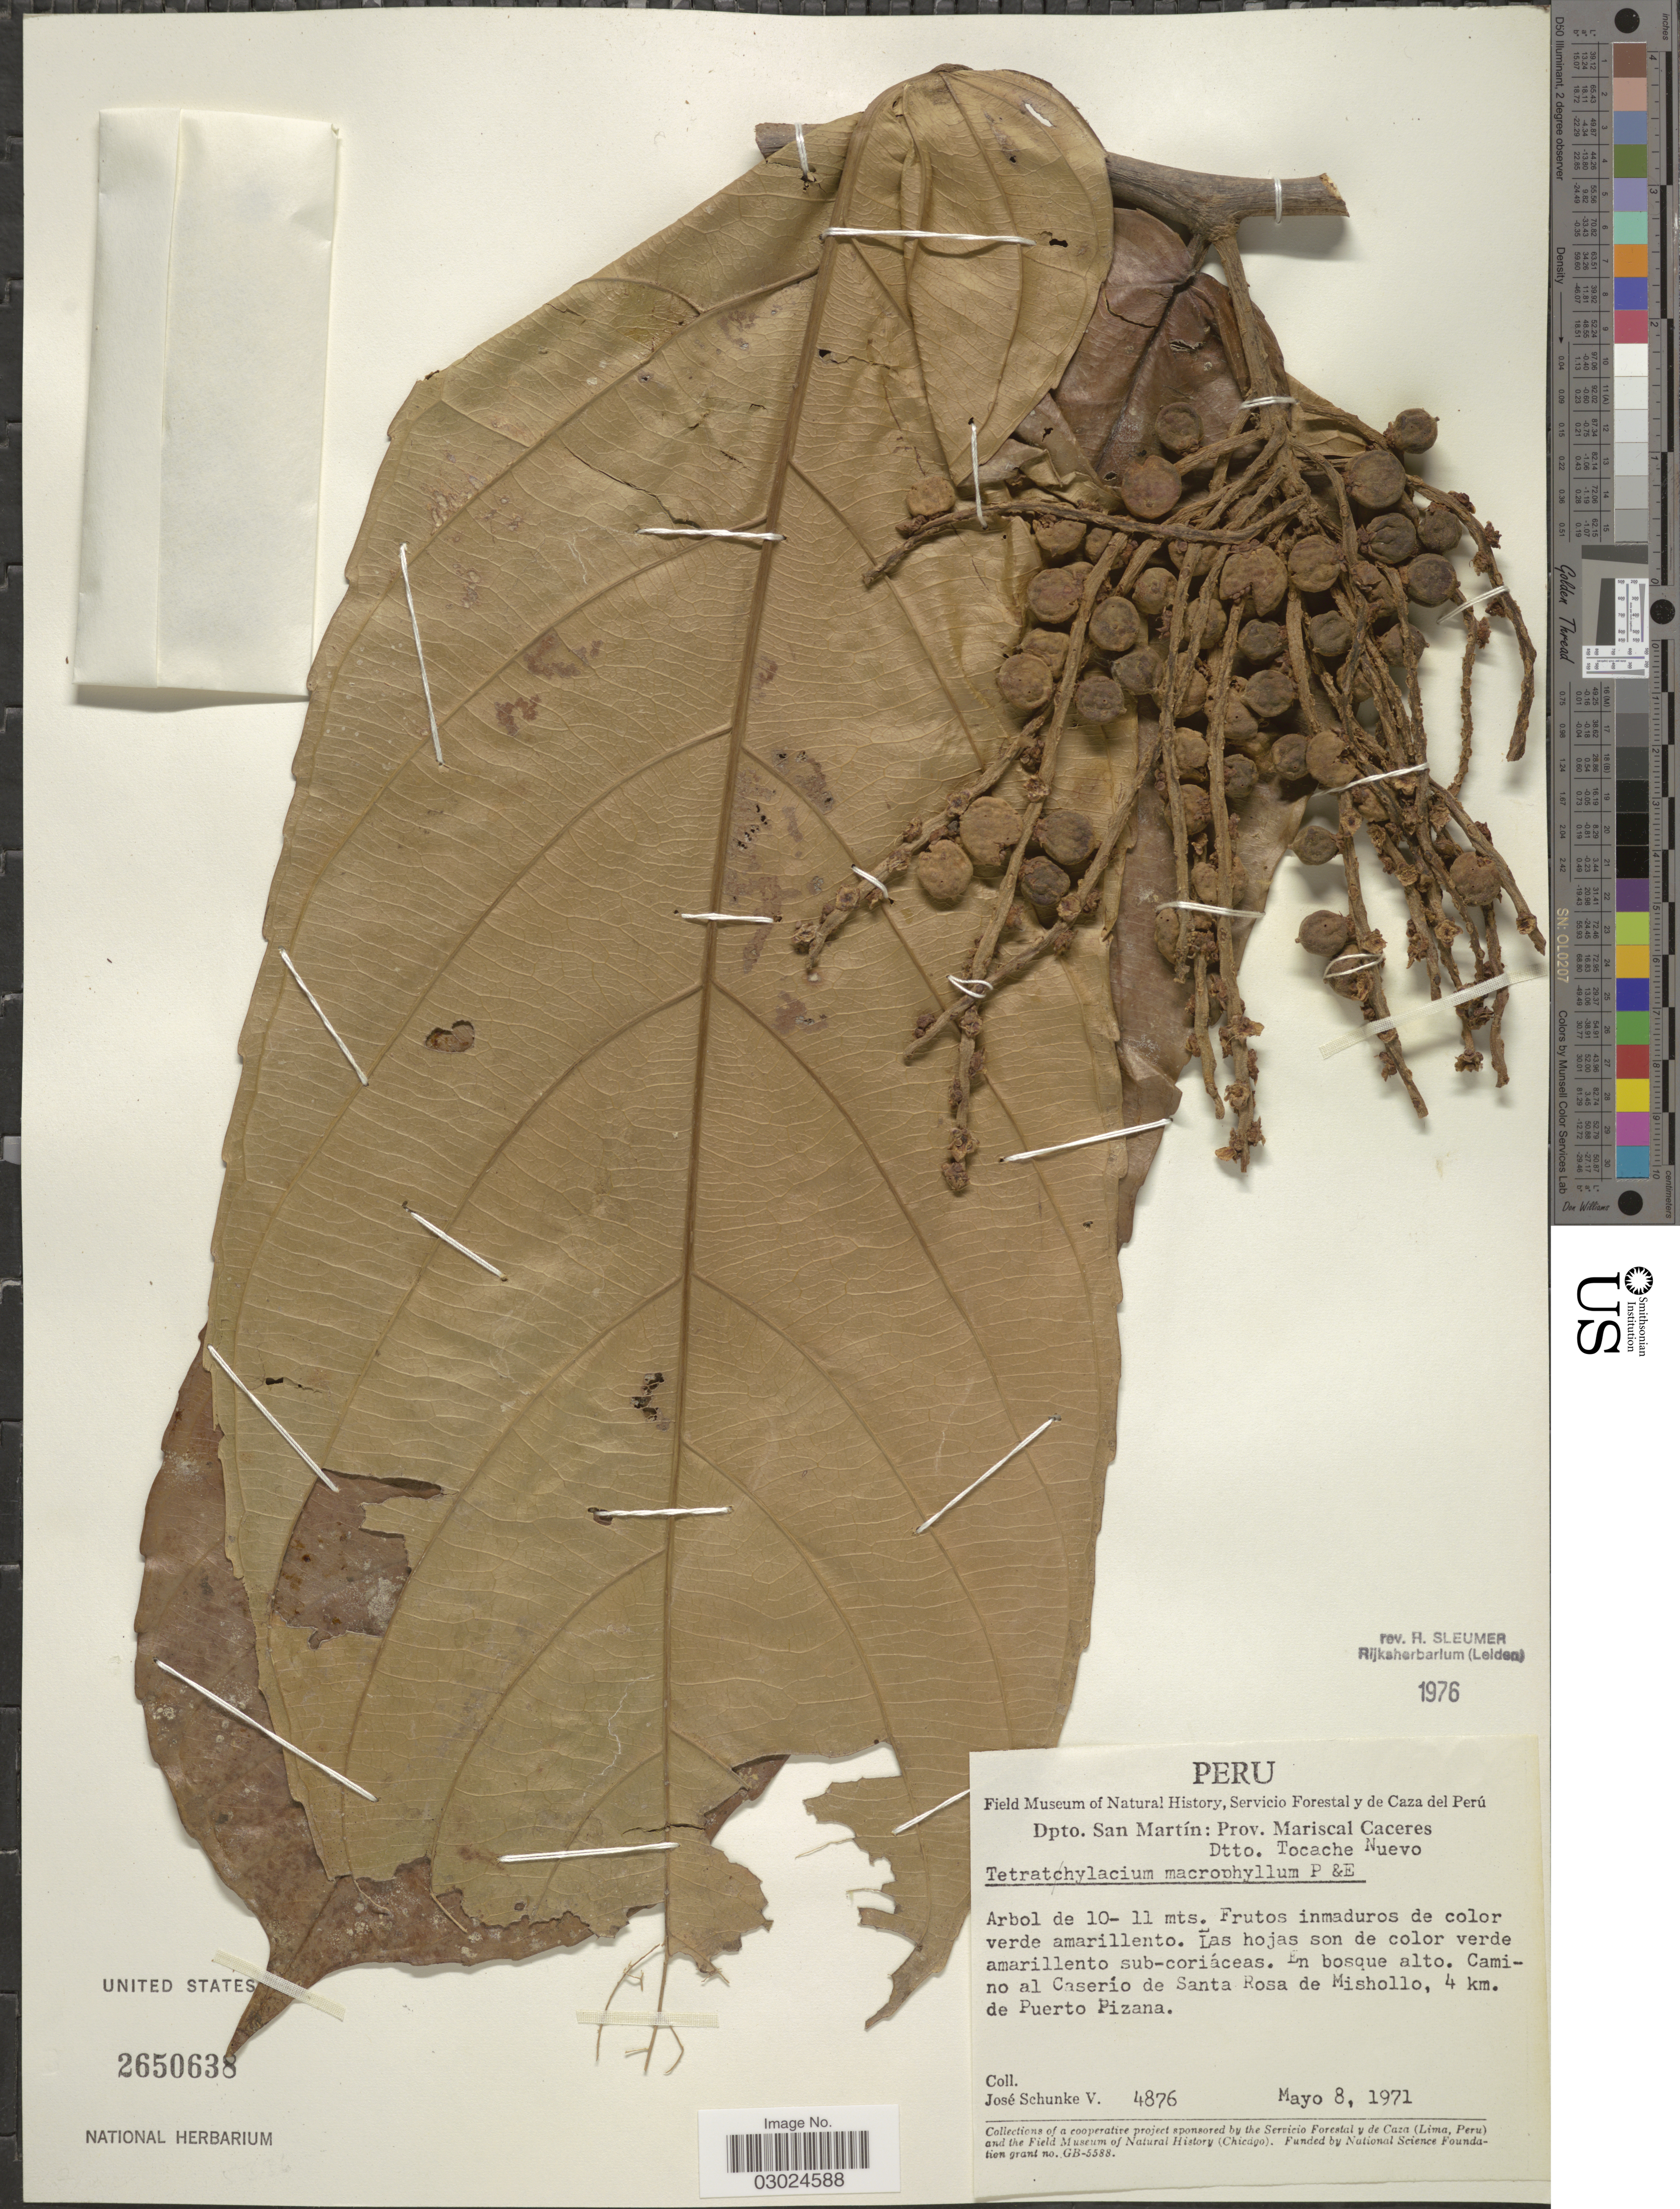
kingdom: Plantae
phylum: Tracheophyta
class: Magnoliopsida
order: Malpighiales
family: Salicaceae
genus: Tetrathylacium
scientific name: Tetrathylacium macrophyllum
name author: Poepp.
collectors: J. Schunke Vigo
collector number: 4876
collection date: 1971-05-08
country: Peru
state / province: San Martín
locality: Dpto. San Martín: Prov. Mariscal Caceres. Dtto. Tocache Nuevo. Camino al Caserío de Santa Rosa de Mishollo, 4 km. de Puerto Pizana.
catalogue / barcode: US 2650638